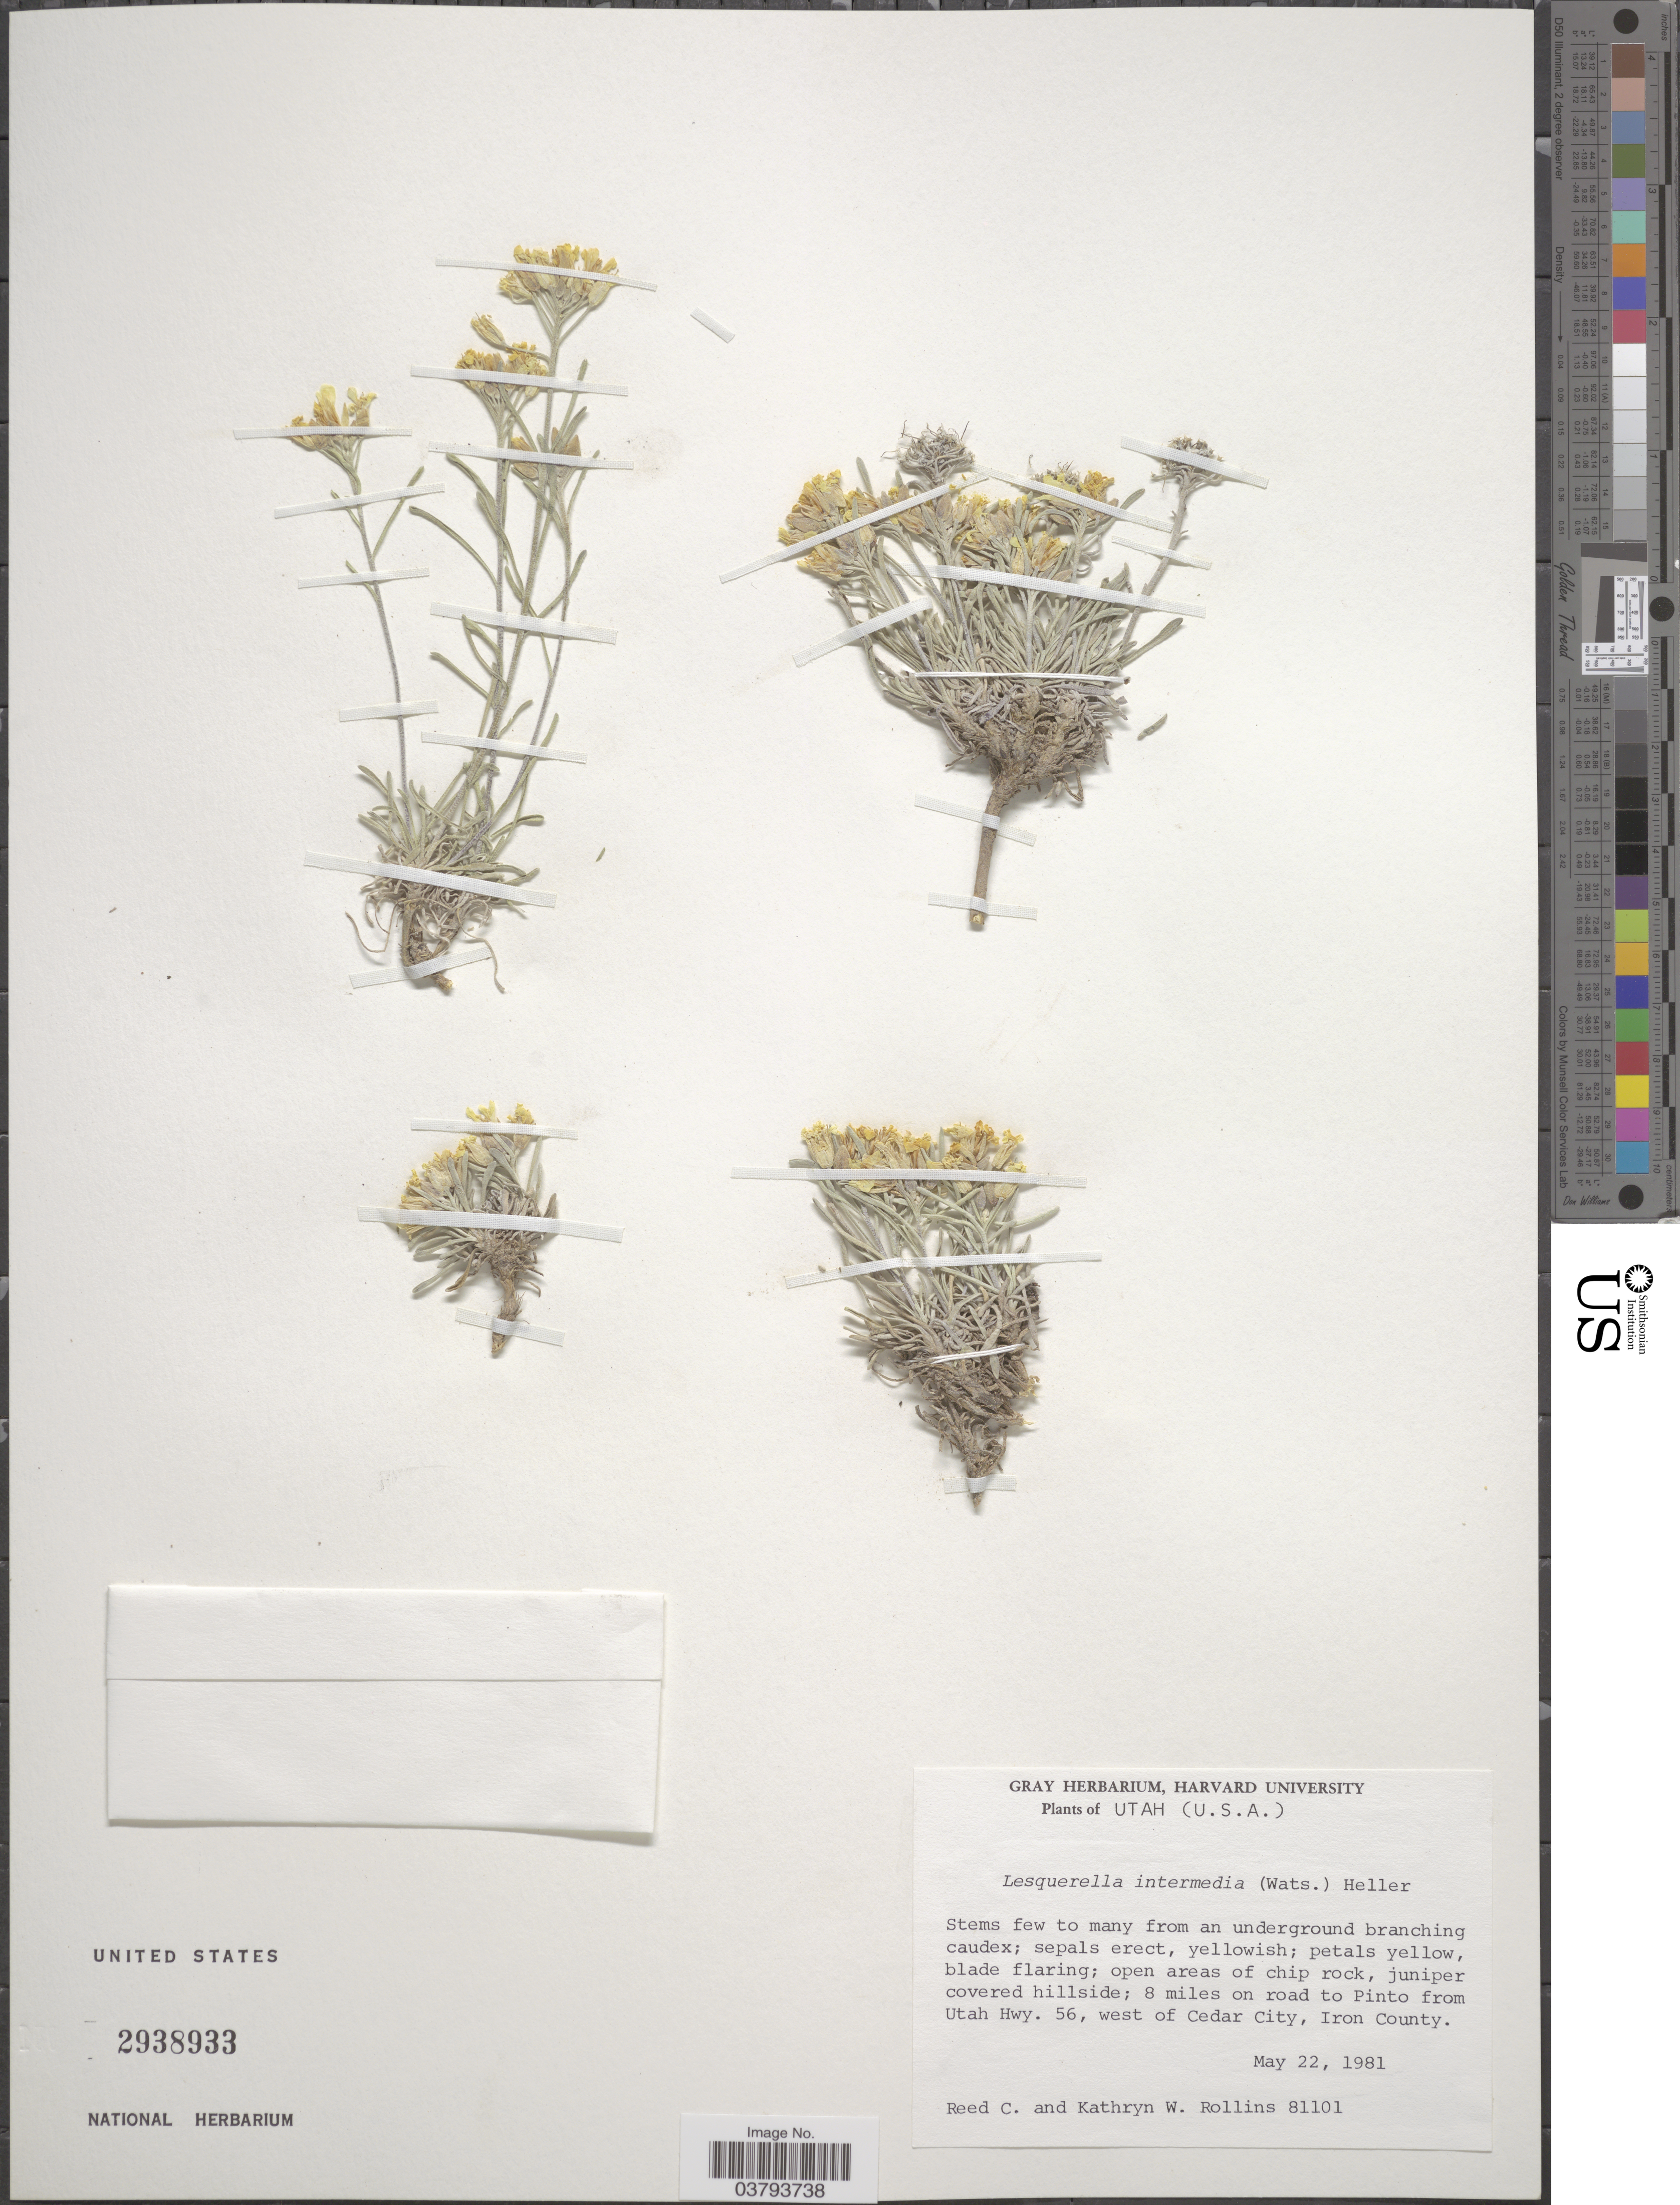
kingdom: Plantae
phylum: Tracheophyta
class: Magnoliopsida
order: Brassicales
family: Brassicaceae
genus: Lesquerella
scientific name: Lesquerella intermedia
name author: (S. Watson) A. Heller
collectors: R. C. Rollins & K. W. Rollins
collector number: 81101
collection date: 1981-05-22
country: United States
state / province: Utah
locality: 8 miles on road to Pinto from Utah Hwy. 56, west of Cedar City, Iron County.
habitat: juniper covered hillside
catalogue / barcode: US 2938933